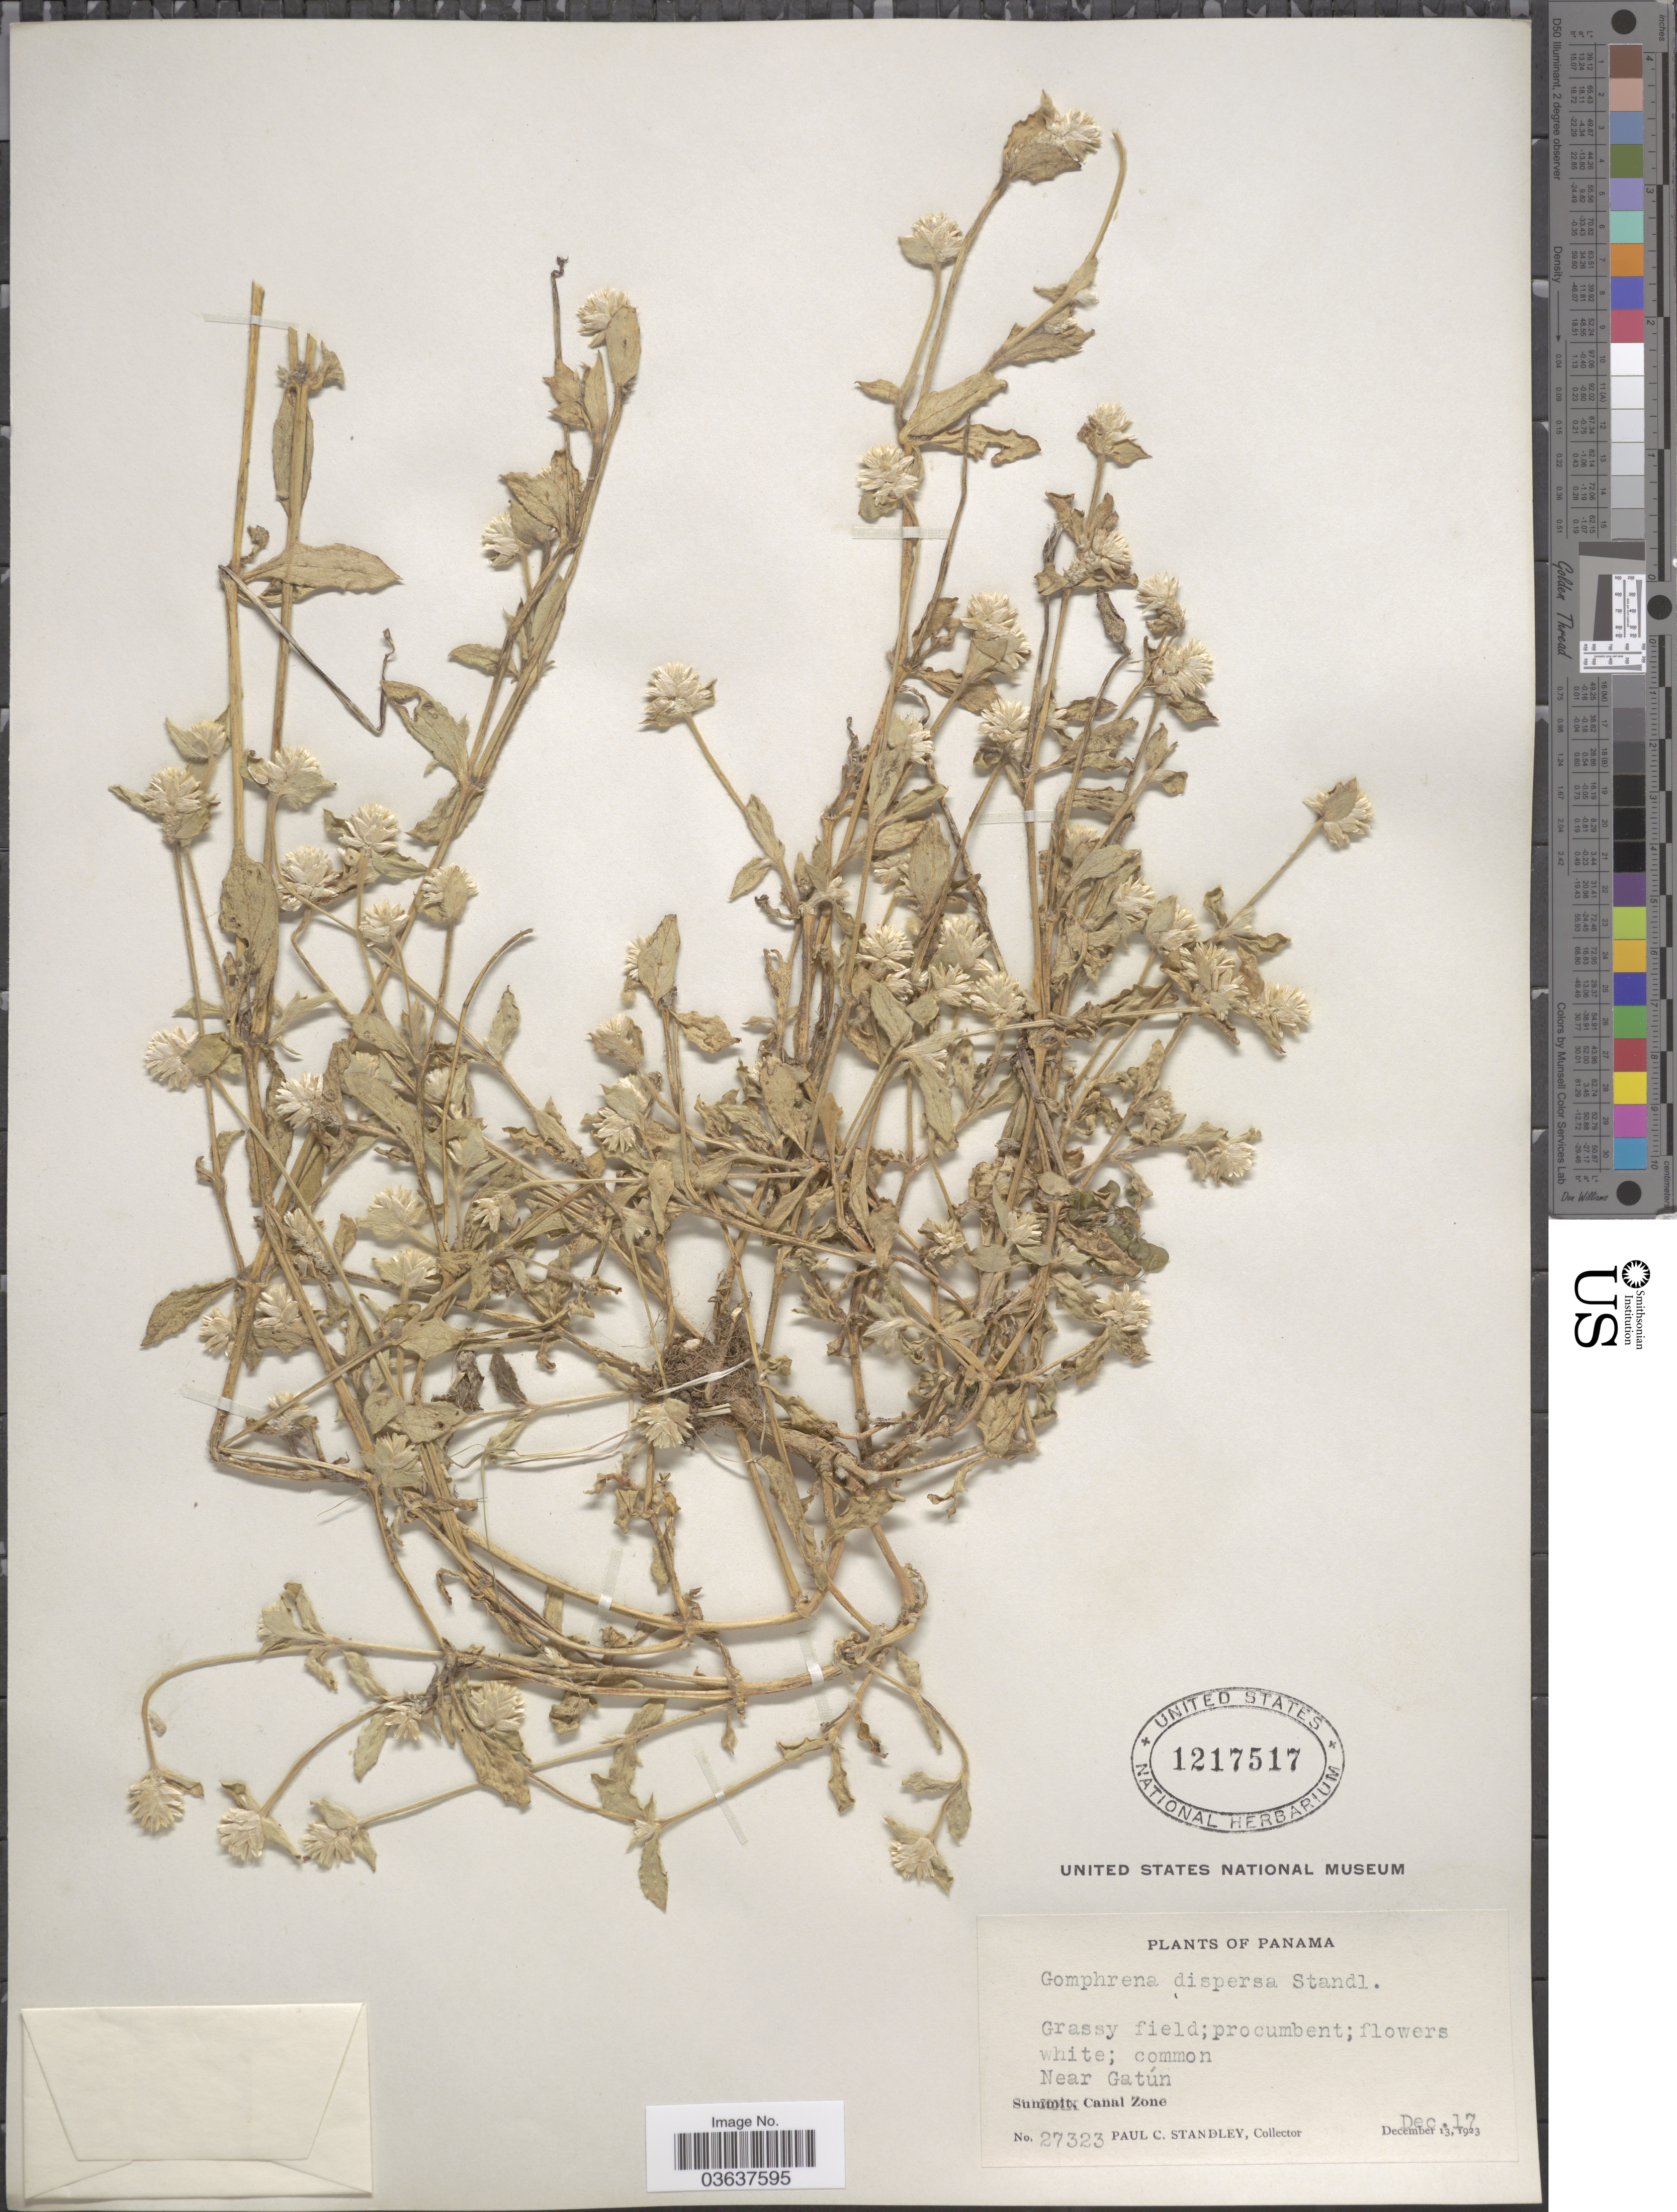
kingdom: Plantae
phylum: Tracheophyta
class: Magnoliopsida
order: Caryophyllales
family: Amaranthaceae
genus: Gomphrena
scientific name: Gomphrena dispersa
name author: Standl.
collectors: P. C. Standley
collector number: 27323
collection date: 1923-12-17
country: Panama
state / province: Colón / Panamá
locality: Near Gatún. Summit [unsure placement]. Canal Zone.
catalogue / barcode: US 1217517